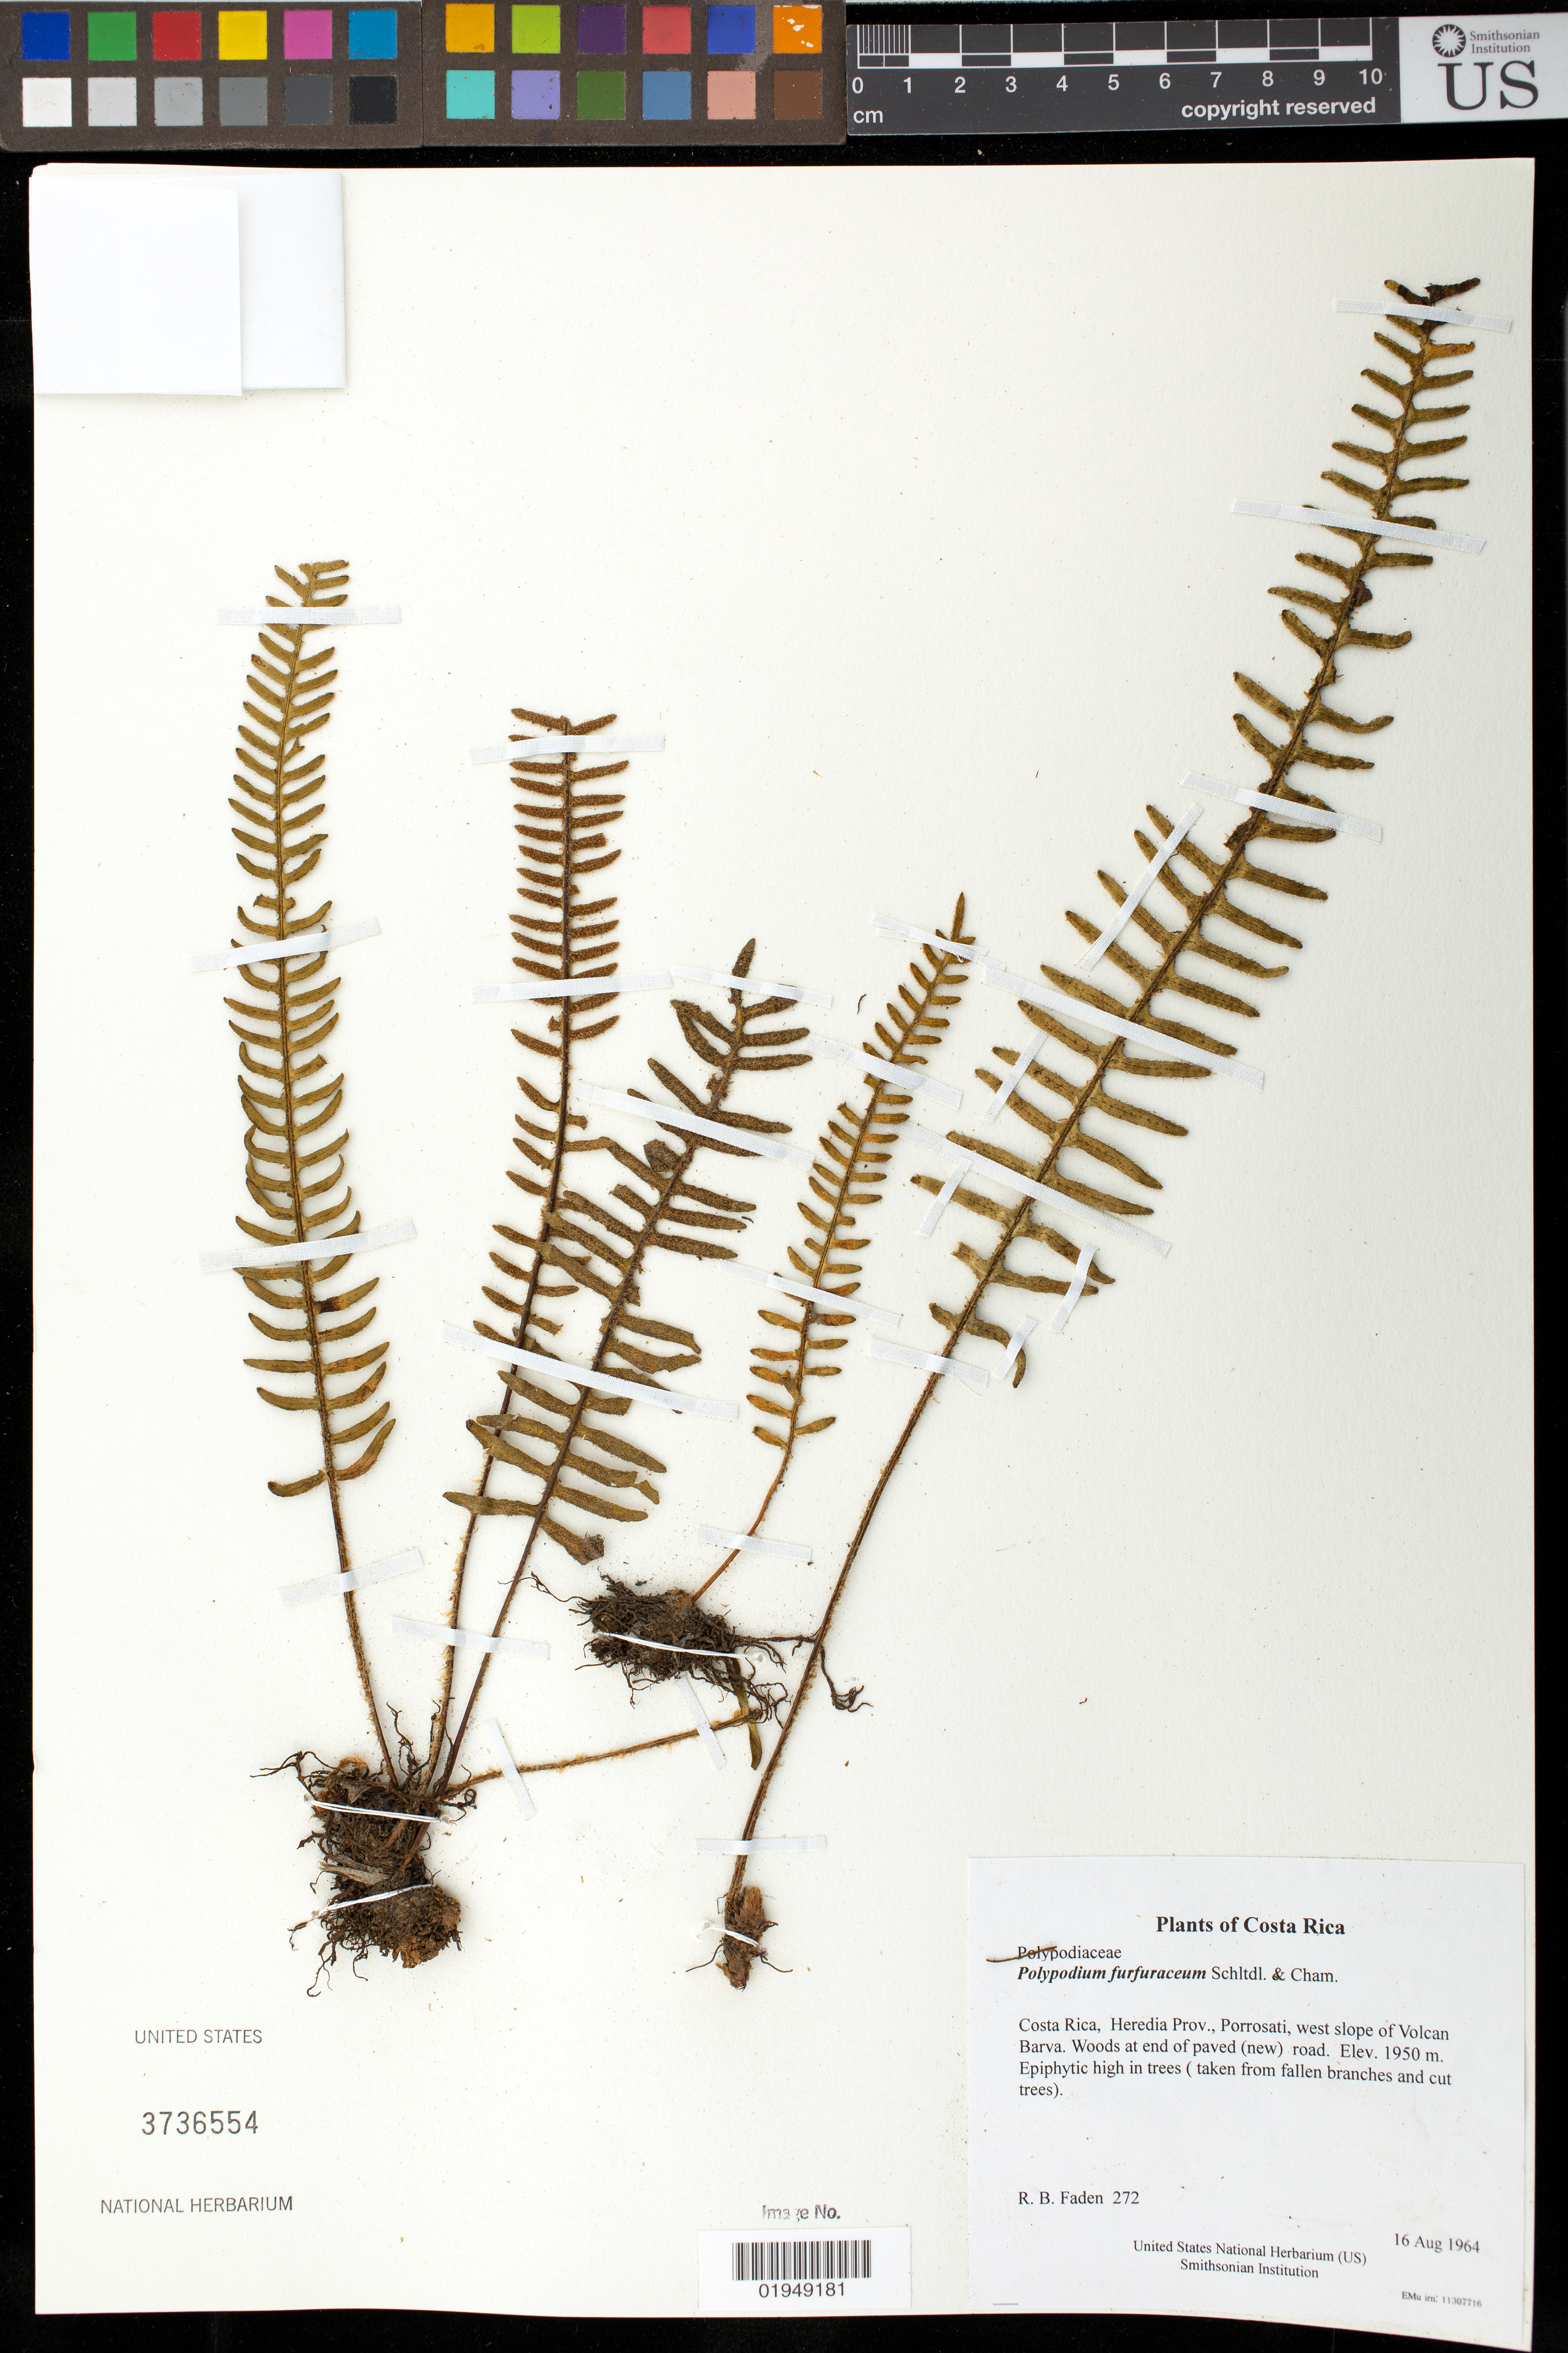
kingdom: Plantae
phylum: Tracheophyta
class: Polypodiopsida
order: Polypodiales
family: Polypodiaceae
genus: Polypodium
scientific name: Polypodium furfuraceum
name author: Schltdl. & Cham.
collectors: R. B. Faden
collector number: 272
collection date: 1964-08-16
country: Costa Rica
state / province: Heredia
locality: Porrosati, west slope of Volcan Barva. Woods at end of paved (new) road.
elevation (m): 1950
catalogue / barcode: US 3736554